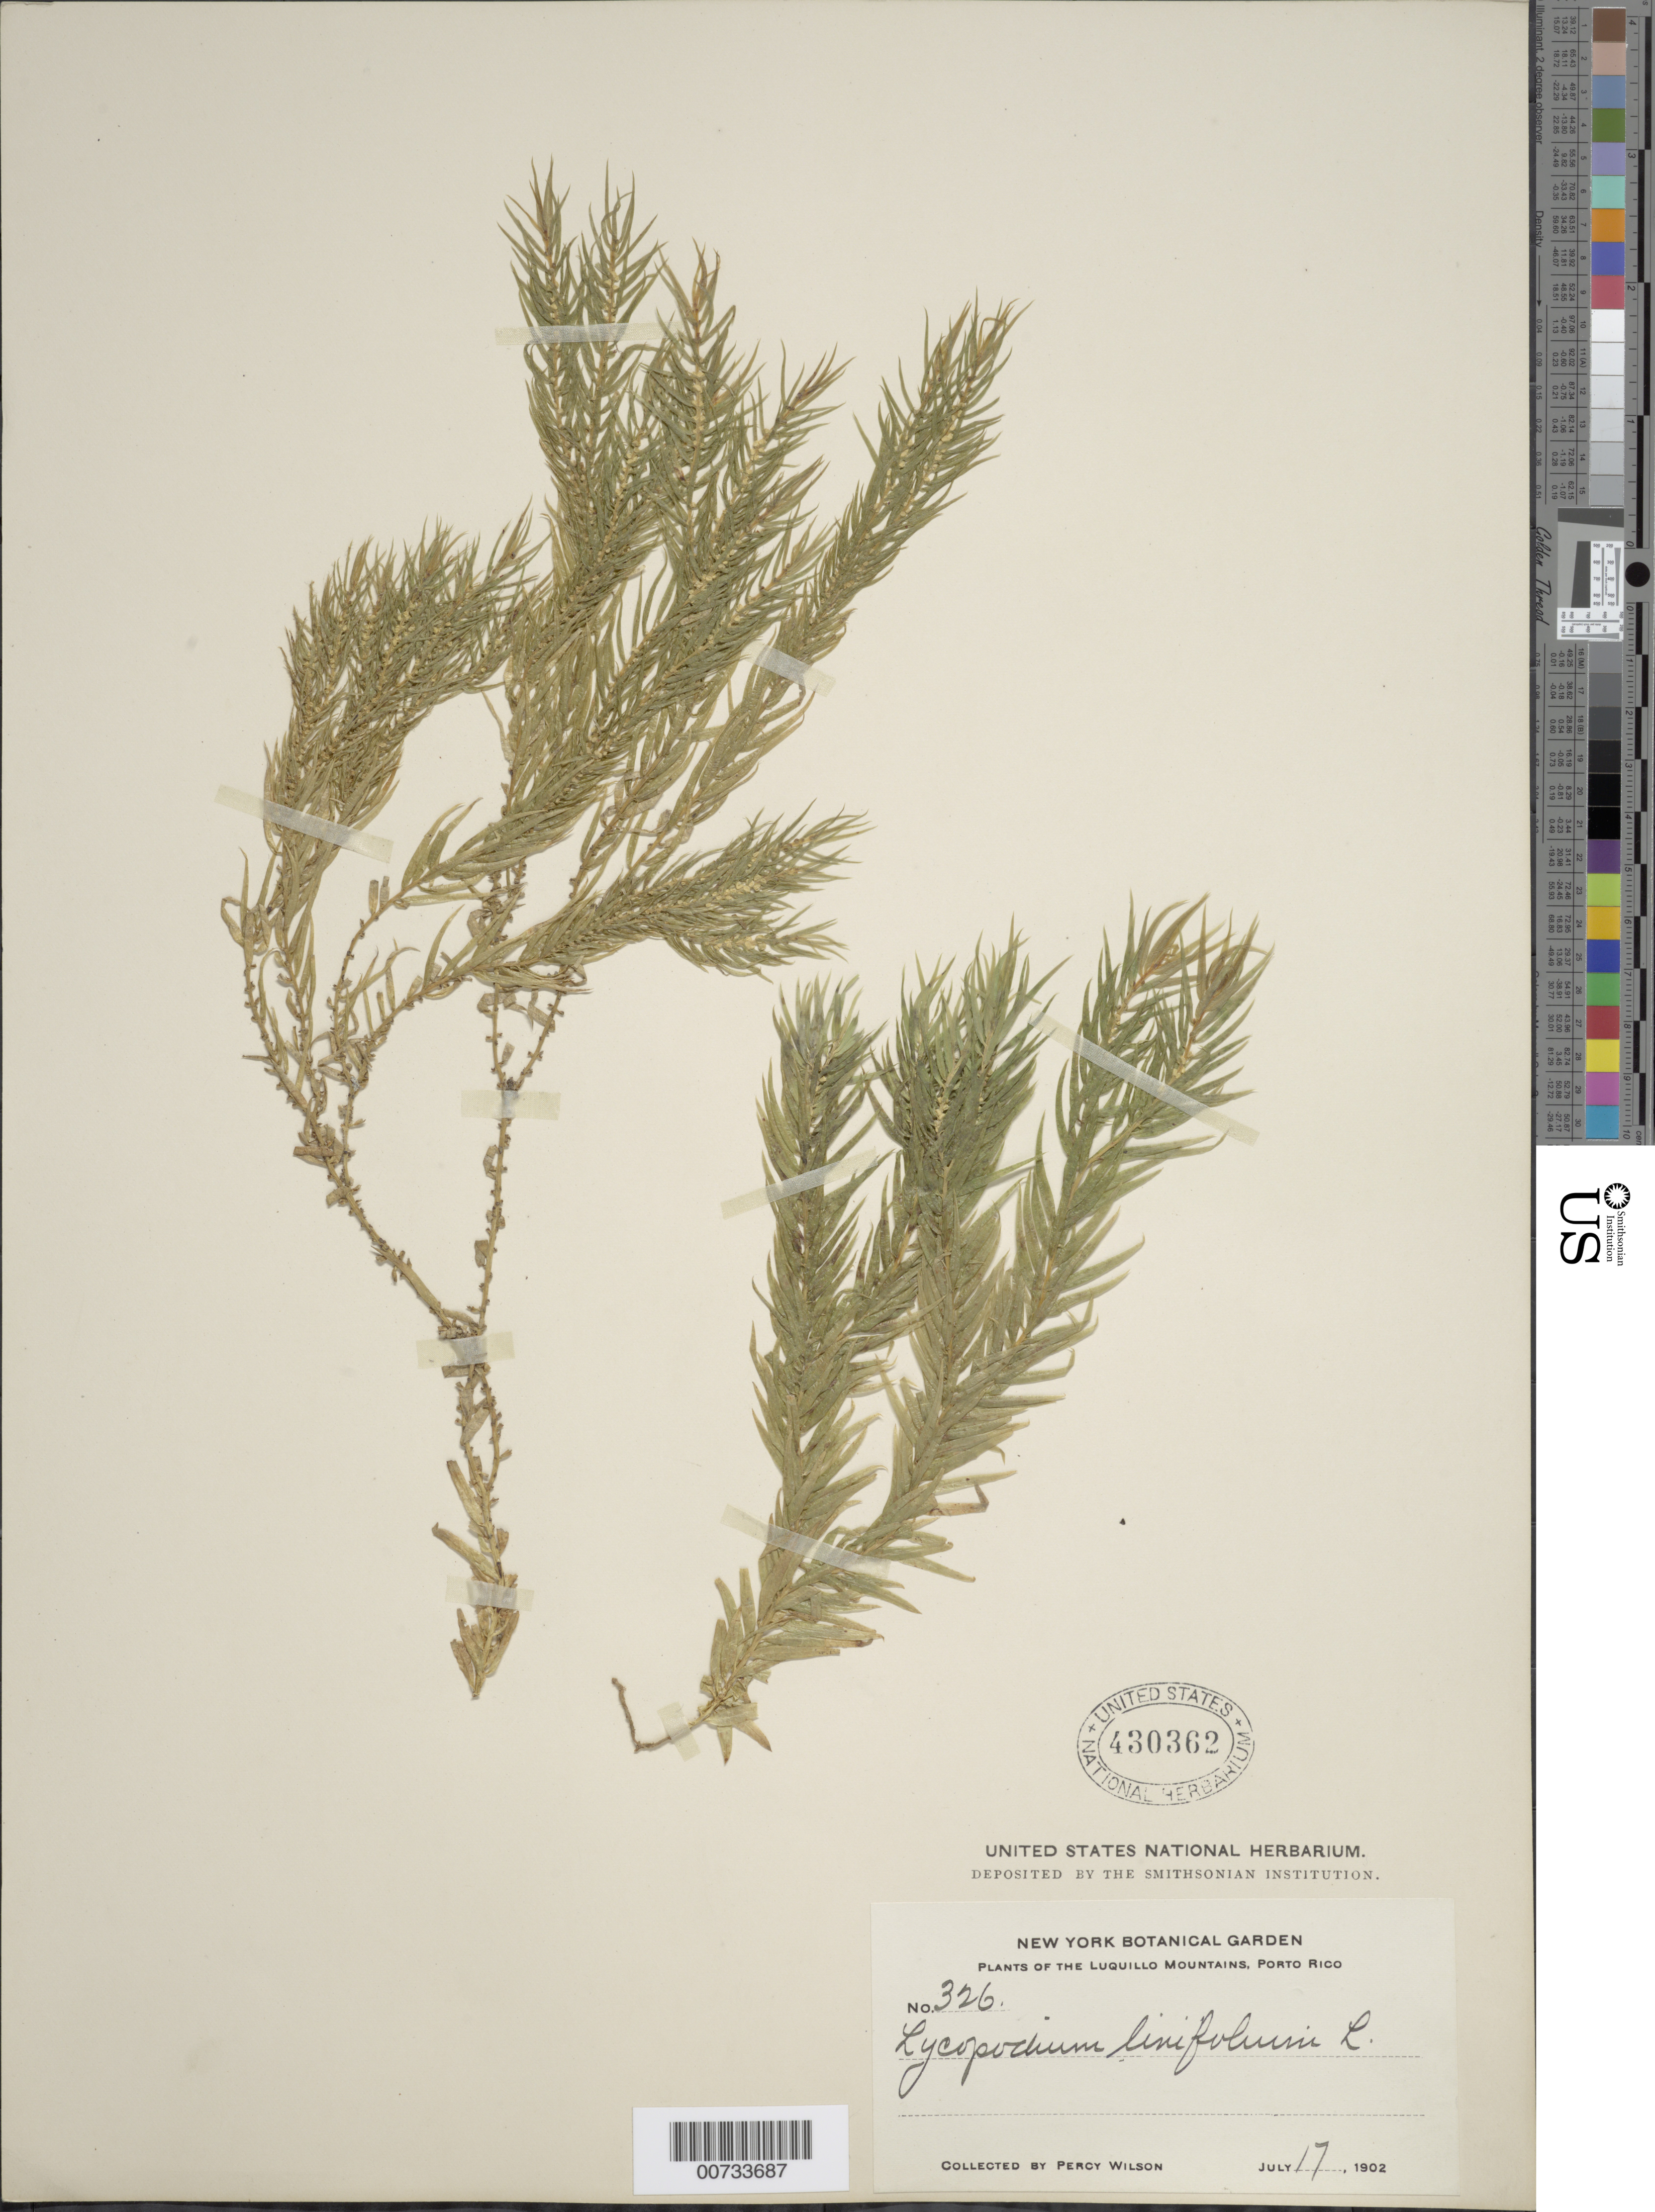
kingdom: Plantae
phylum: Tracheophyta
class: Lycopodiopsida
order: Lycopodiales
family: Lycopodiaceae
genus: Phlegmariurus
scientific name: Phlegmariurus linifolius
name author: (L.) B. Øllg.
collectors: P. Wilson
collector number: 326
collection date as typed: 17 Jul 1902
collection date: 1902-07-17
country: Puerto Rico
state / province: Luquillo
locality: Luquillo Mts.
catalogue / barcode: US 430362